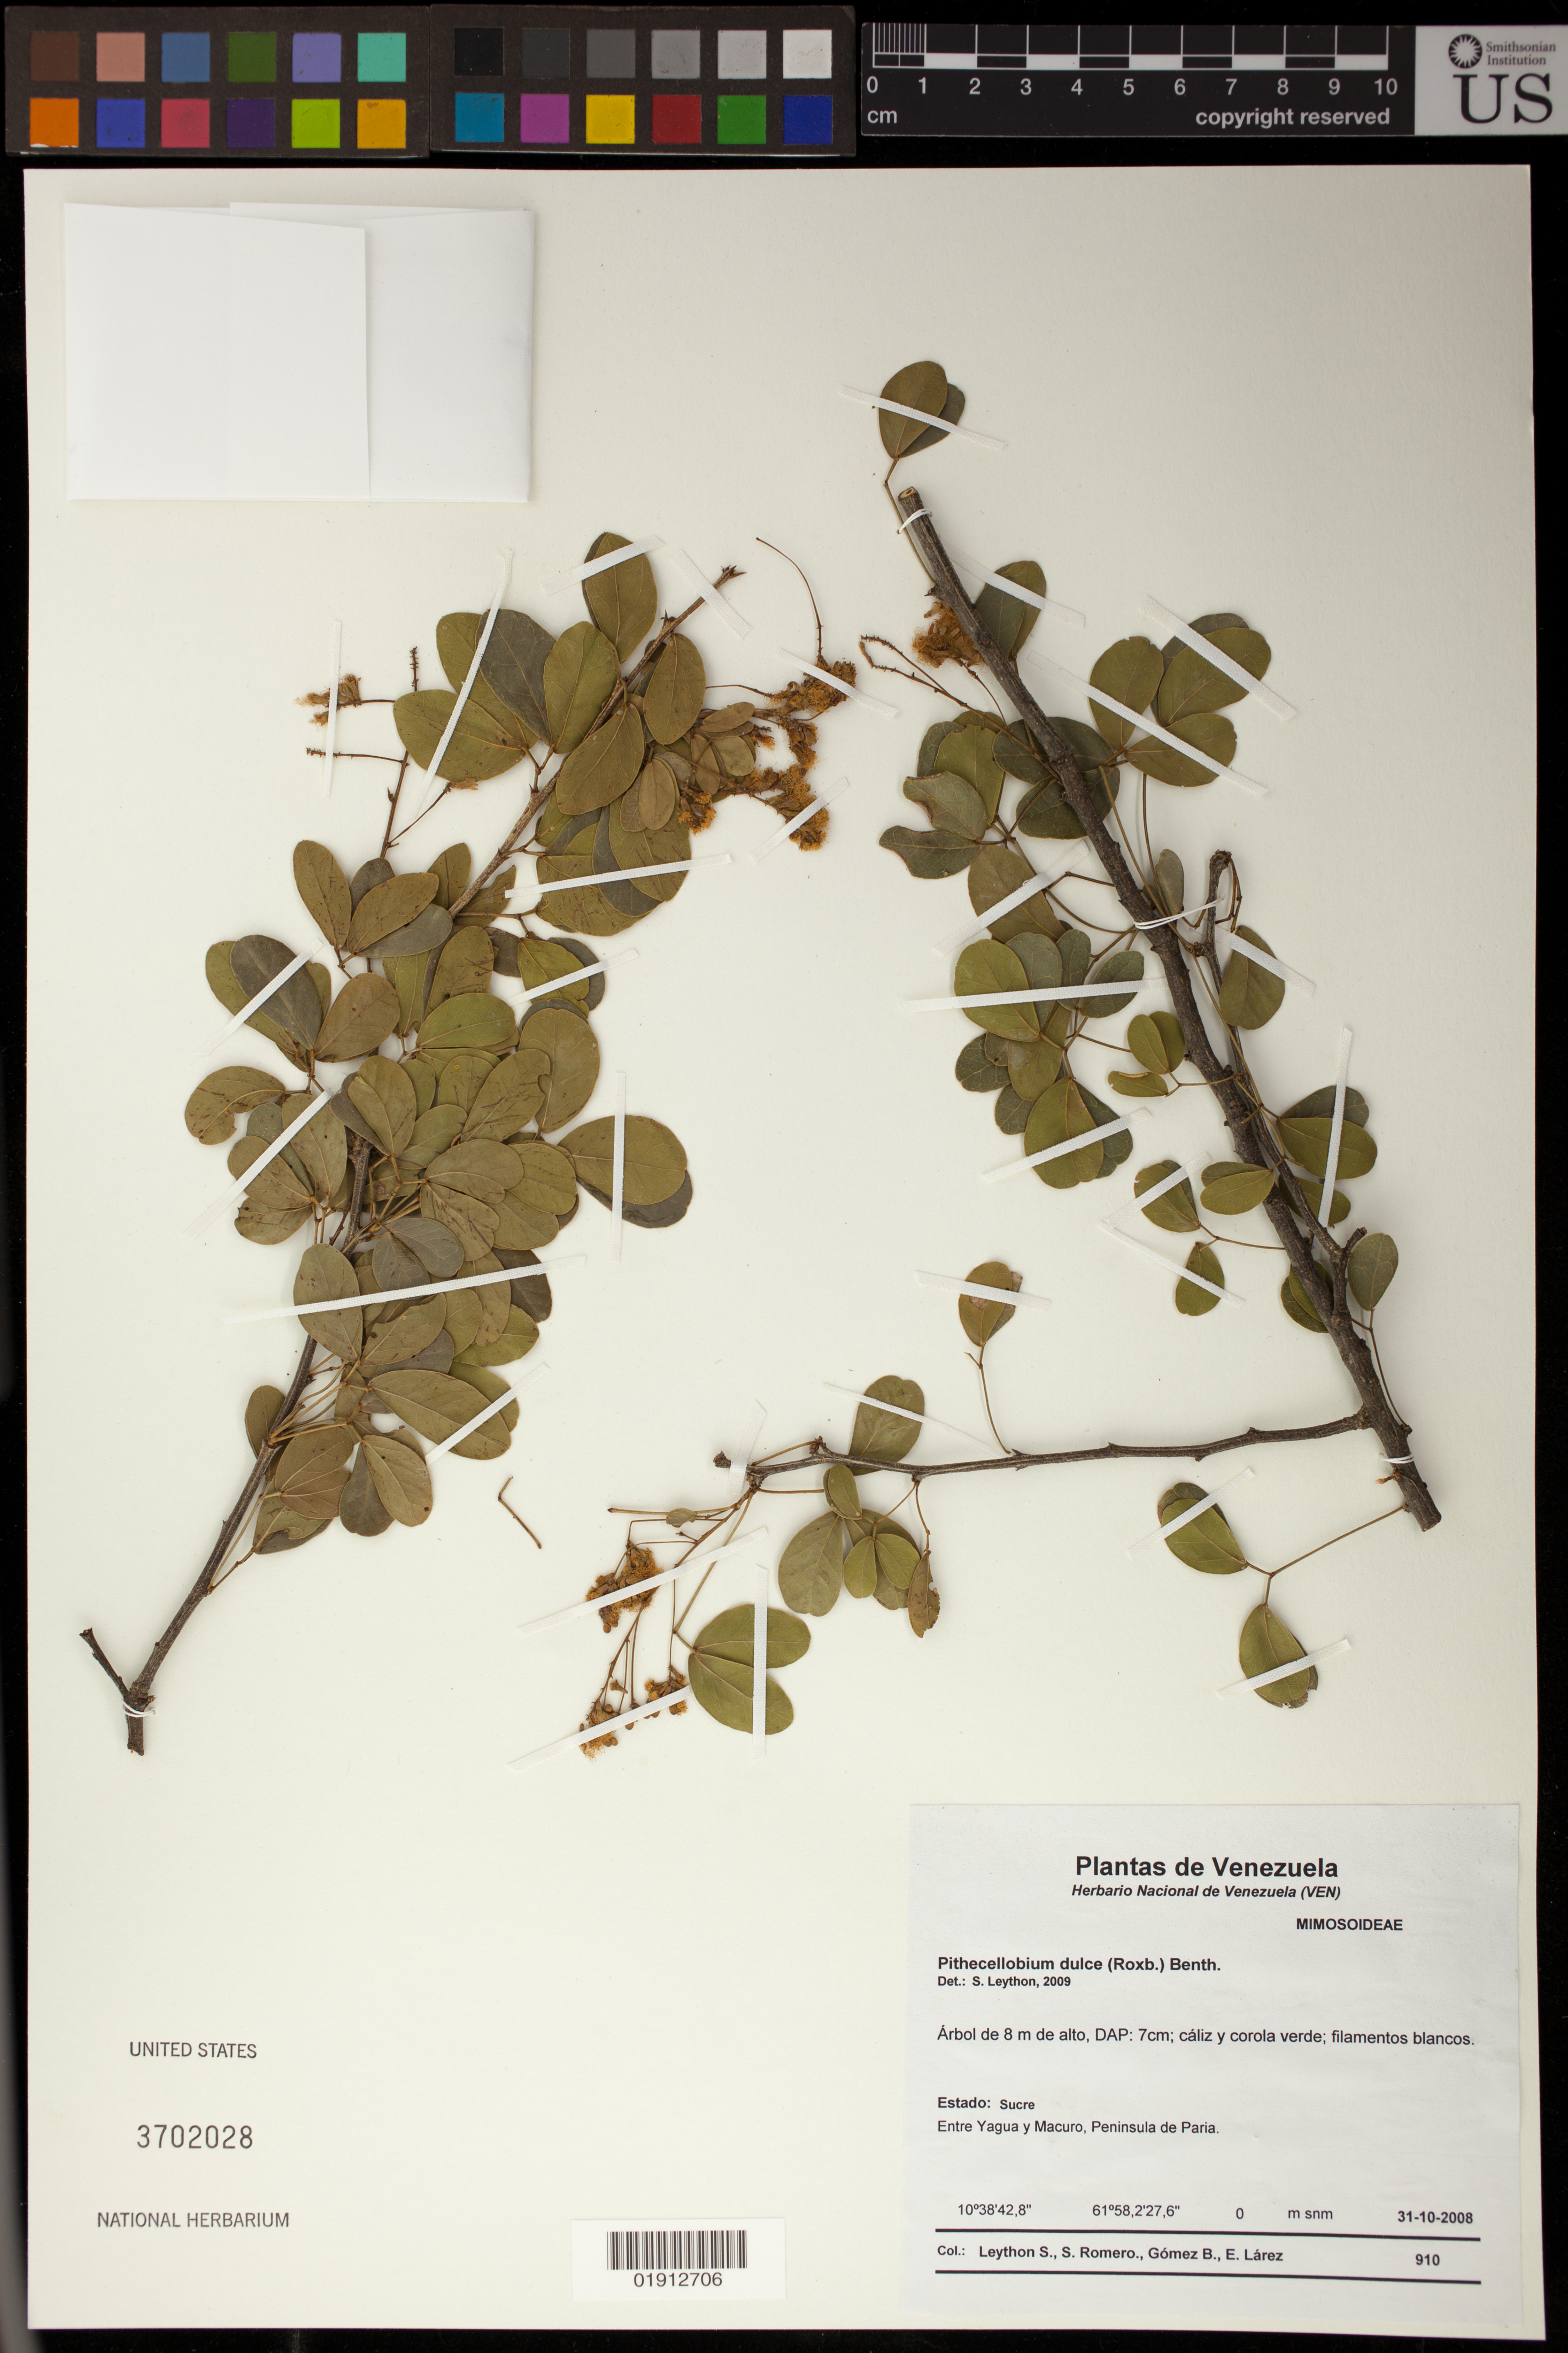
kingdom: Plantae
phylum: Tracheophyta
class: Magnoliopsida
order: Fabales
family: Fabaceae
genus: Pithecellobium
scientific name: Pithecellobium dulce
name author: (Roxb.) Benth.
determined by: Leython, S.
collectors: S. Leython, S. Romero, B. Gomez & E. Larez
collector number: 910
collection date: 2008-10-31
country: Venezuela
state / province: Sucre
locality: Entre Yagua y Macuro, Peninsula de Paria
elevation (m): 0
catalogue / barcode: US 3702028